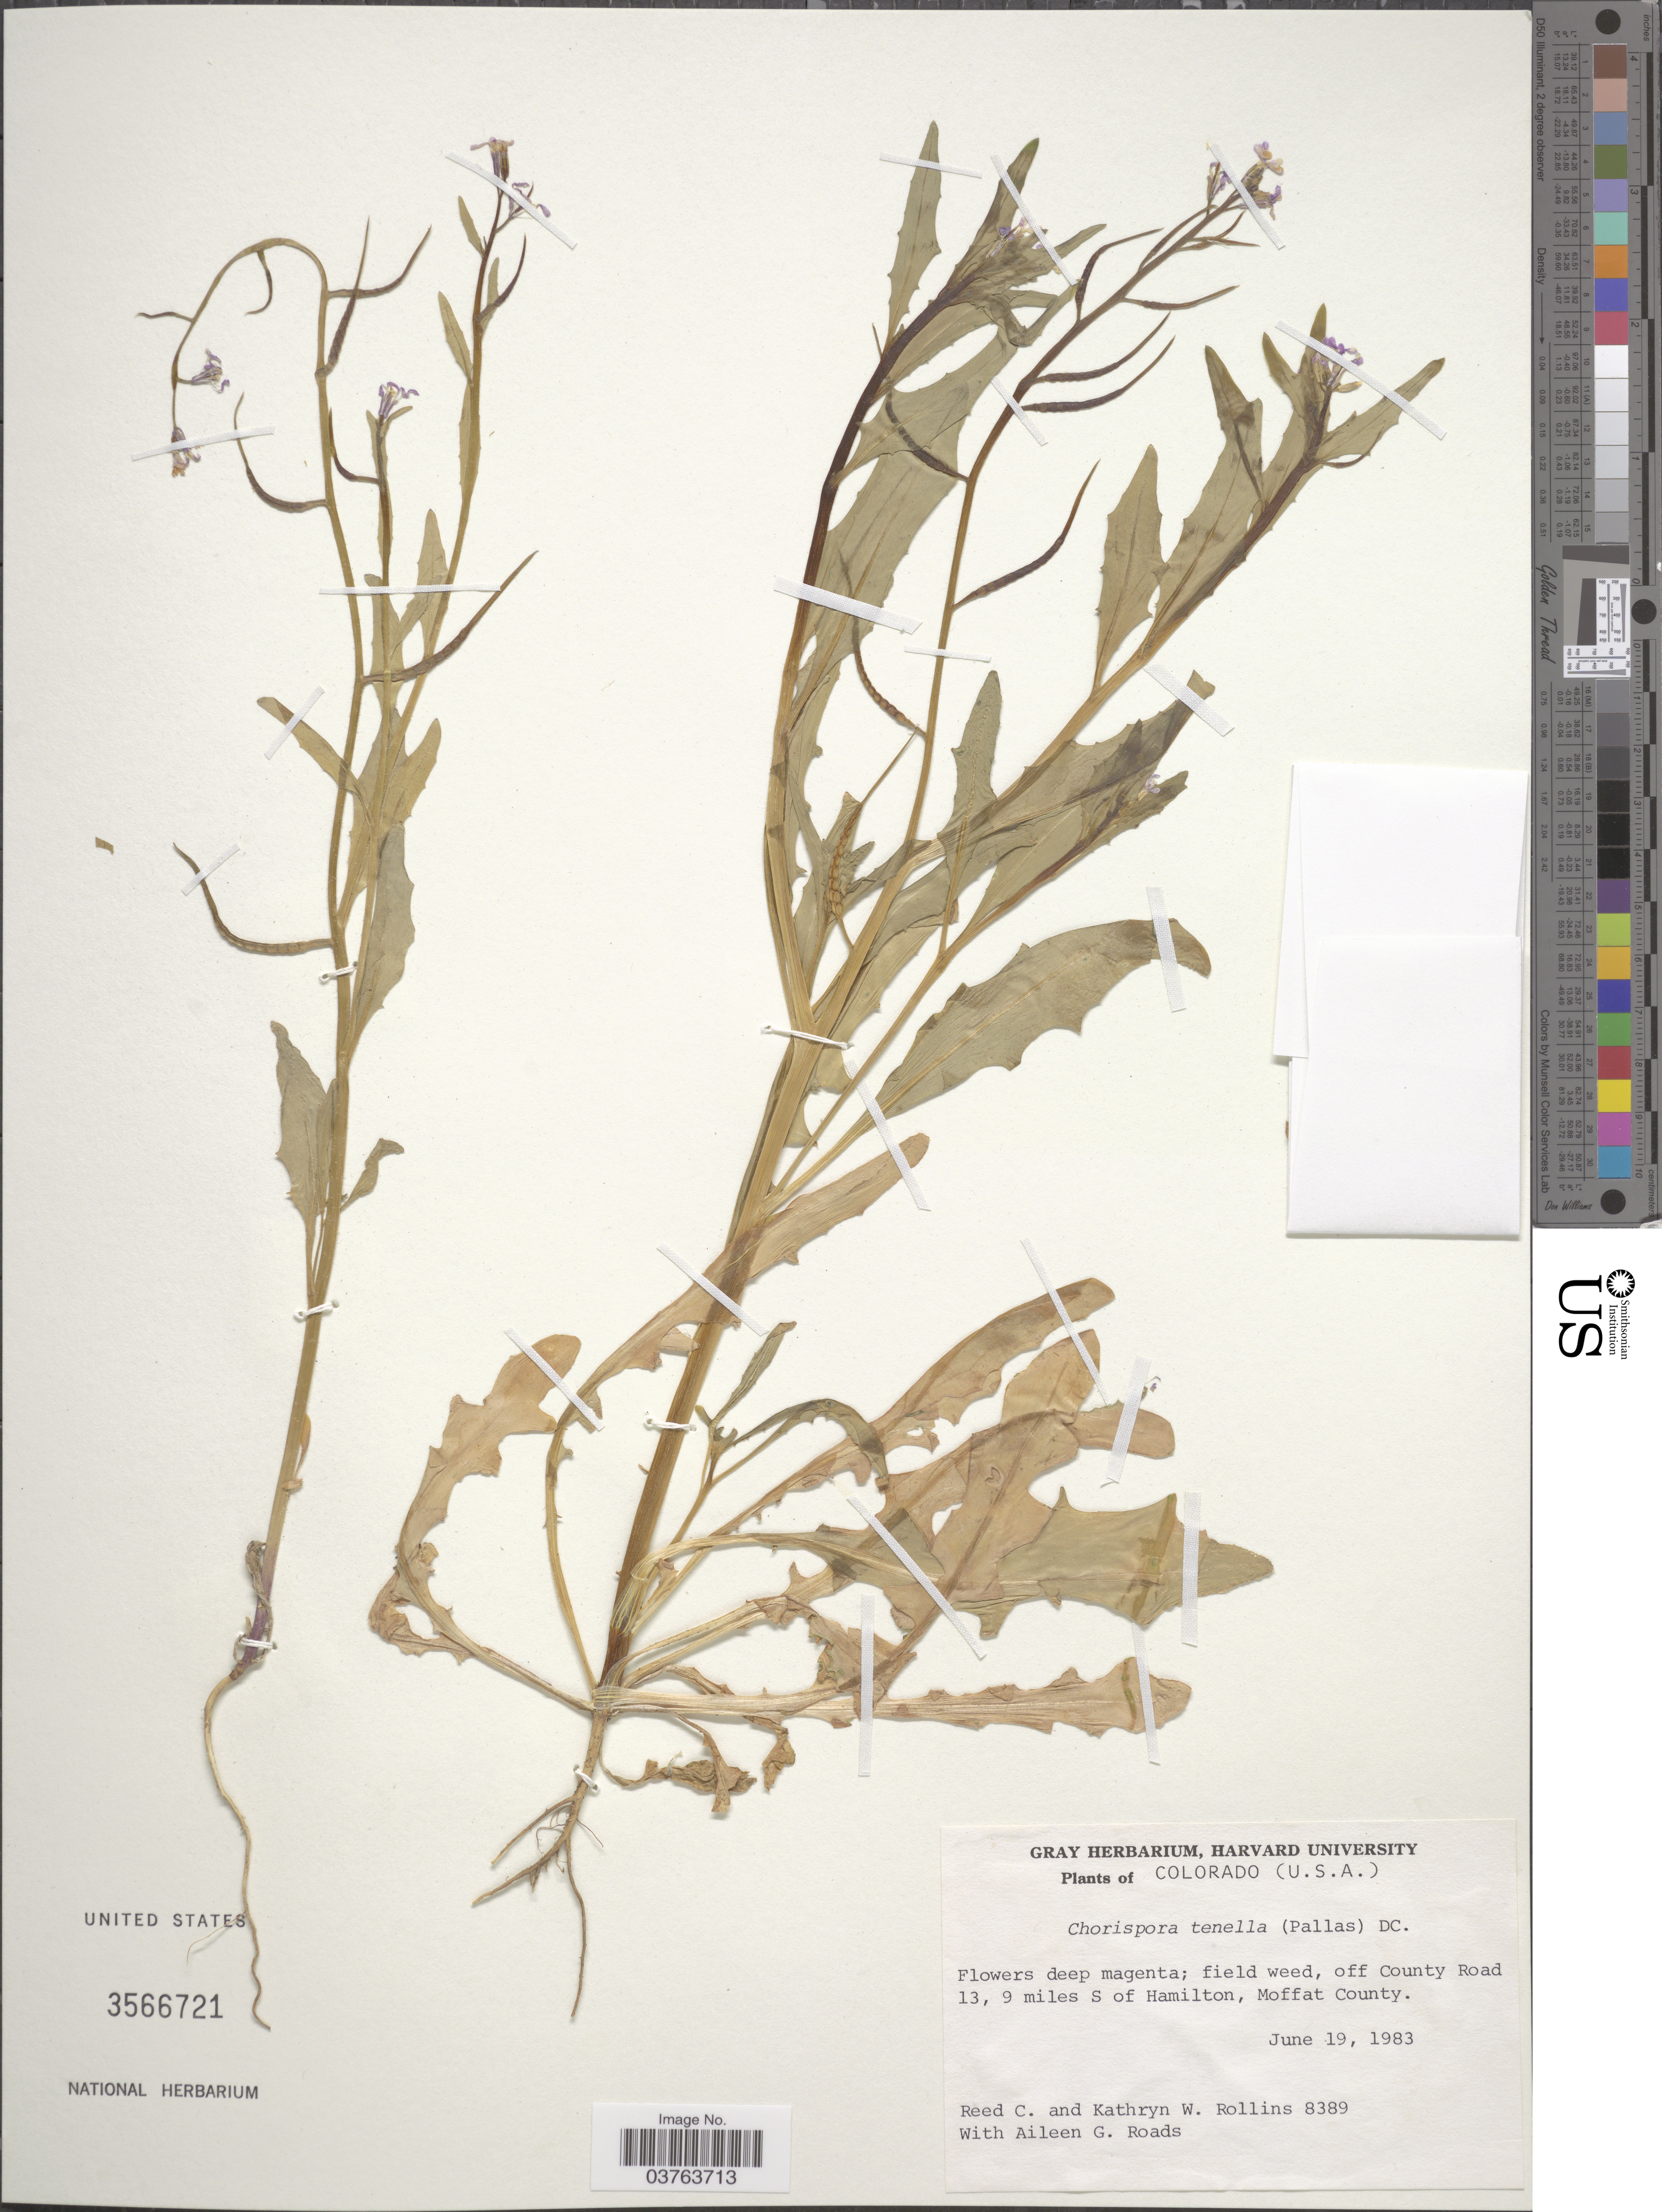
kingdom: Plantae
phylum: Tracheophyta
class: Magnoliopsida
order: Brassicales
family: Brassicaceae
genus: Chorispora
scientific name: Chorispora tenella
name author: DC.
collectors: R. C. Rollins, K. W. Rollins & A. Roads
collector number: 8389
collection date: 1983-06-19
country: United States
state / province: Colorado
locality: Off County Road 13, 9 miles S of Hamilton, Moffat County.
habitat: field weed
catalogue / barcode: US 3566721